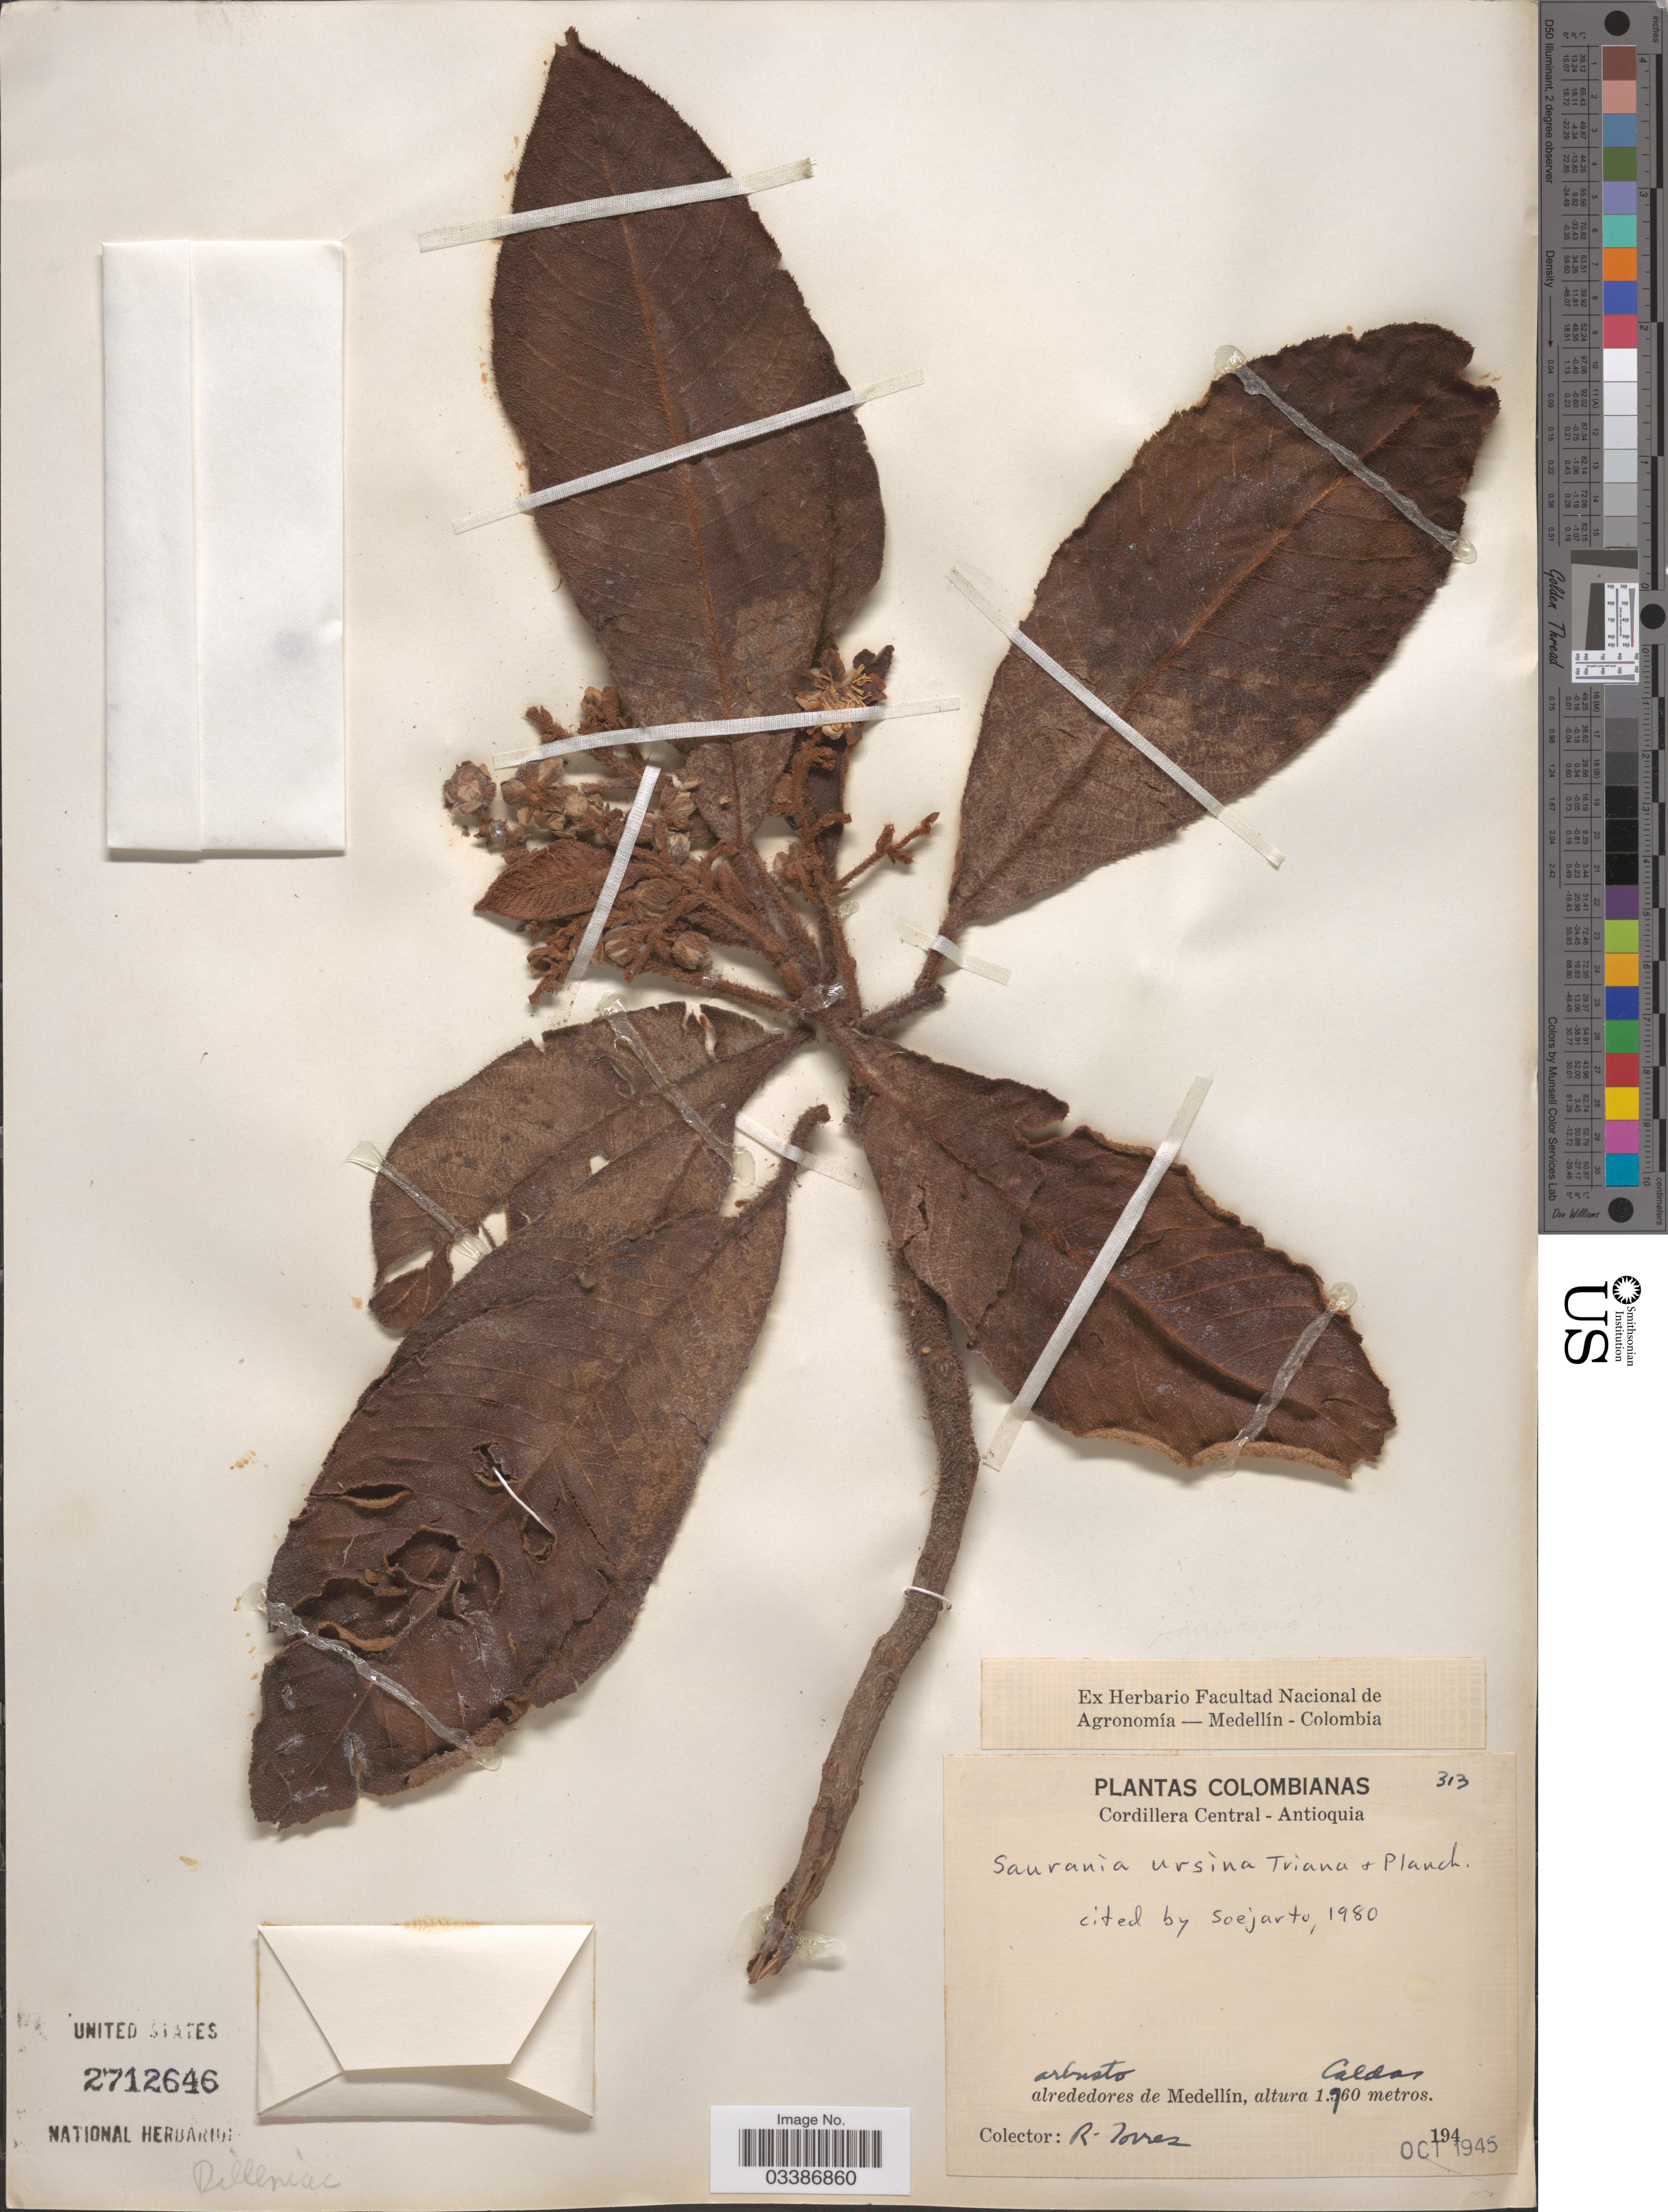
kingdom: Plantae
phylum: Tracheophyta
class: Magnoliopsida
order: Ericales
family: Actinidiaceae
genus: Saurauia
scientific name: Saurauia ursina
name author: Triana & Planch.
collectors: R. Torres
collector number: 313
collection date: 1945-10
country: Colombia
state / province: Antioquia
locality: Cordillera Central, alrededores de Medellín, Caldas.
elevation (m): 1760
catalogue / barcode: US 2712646